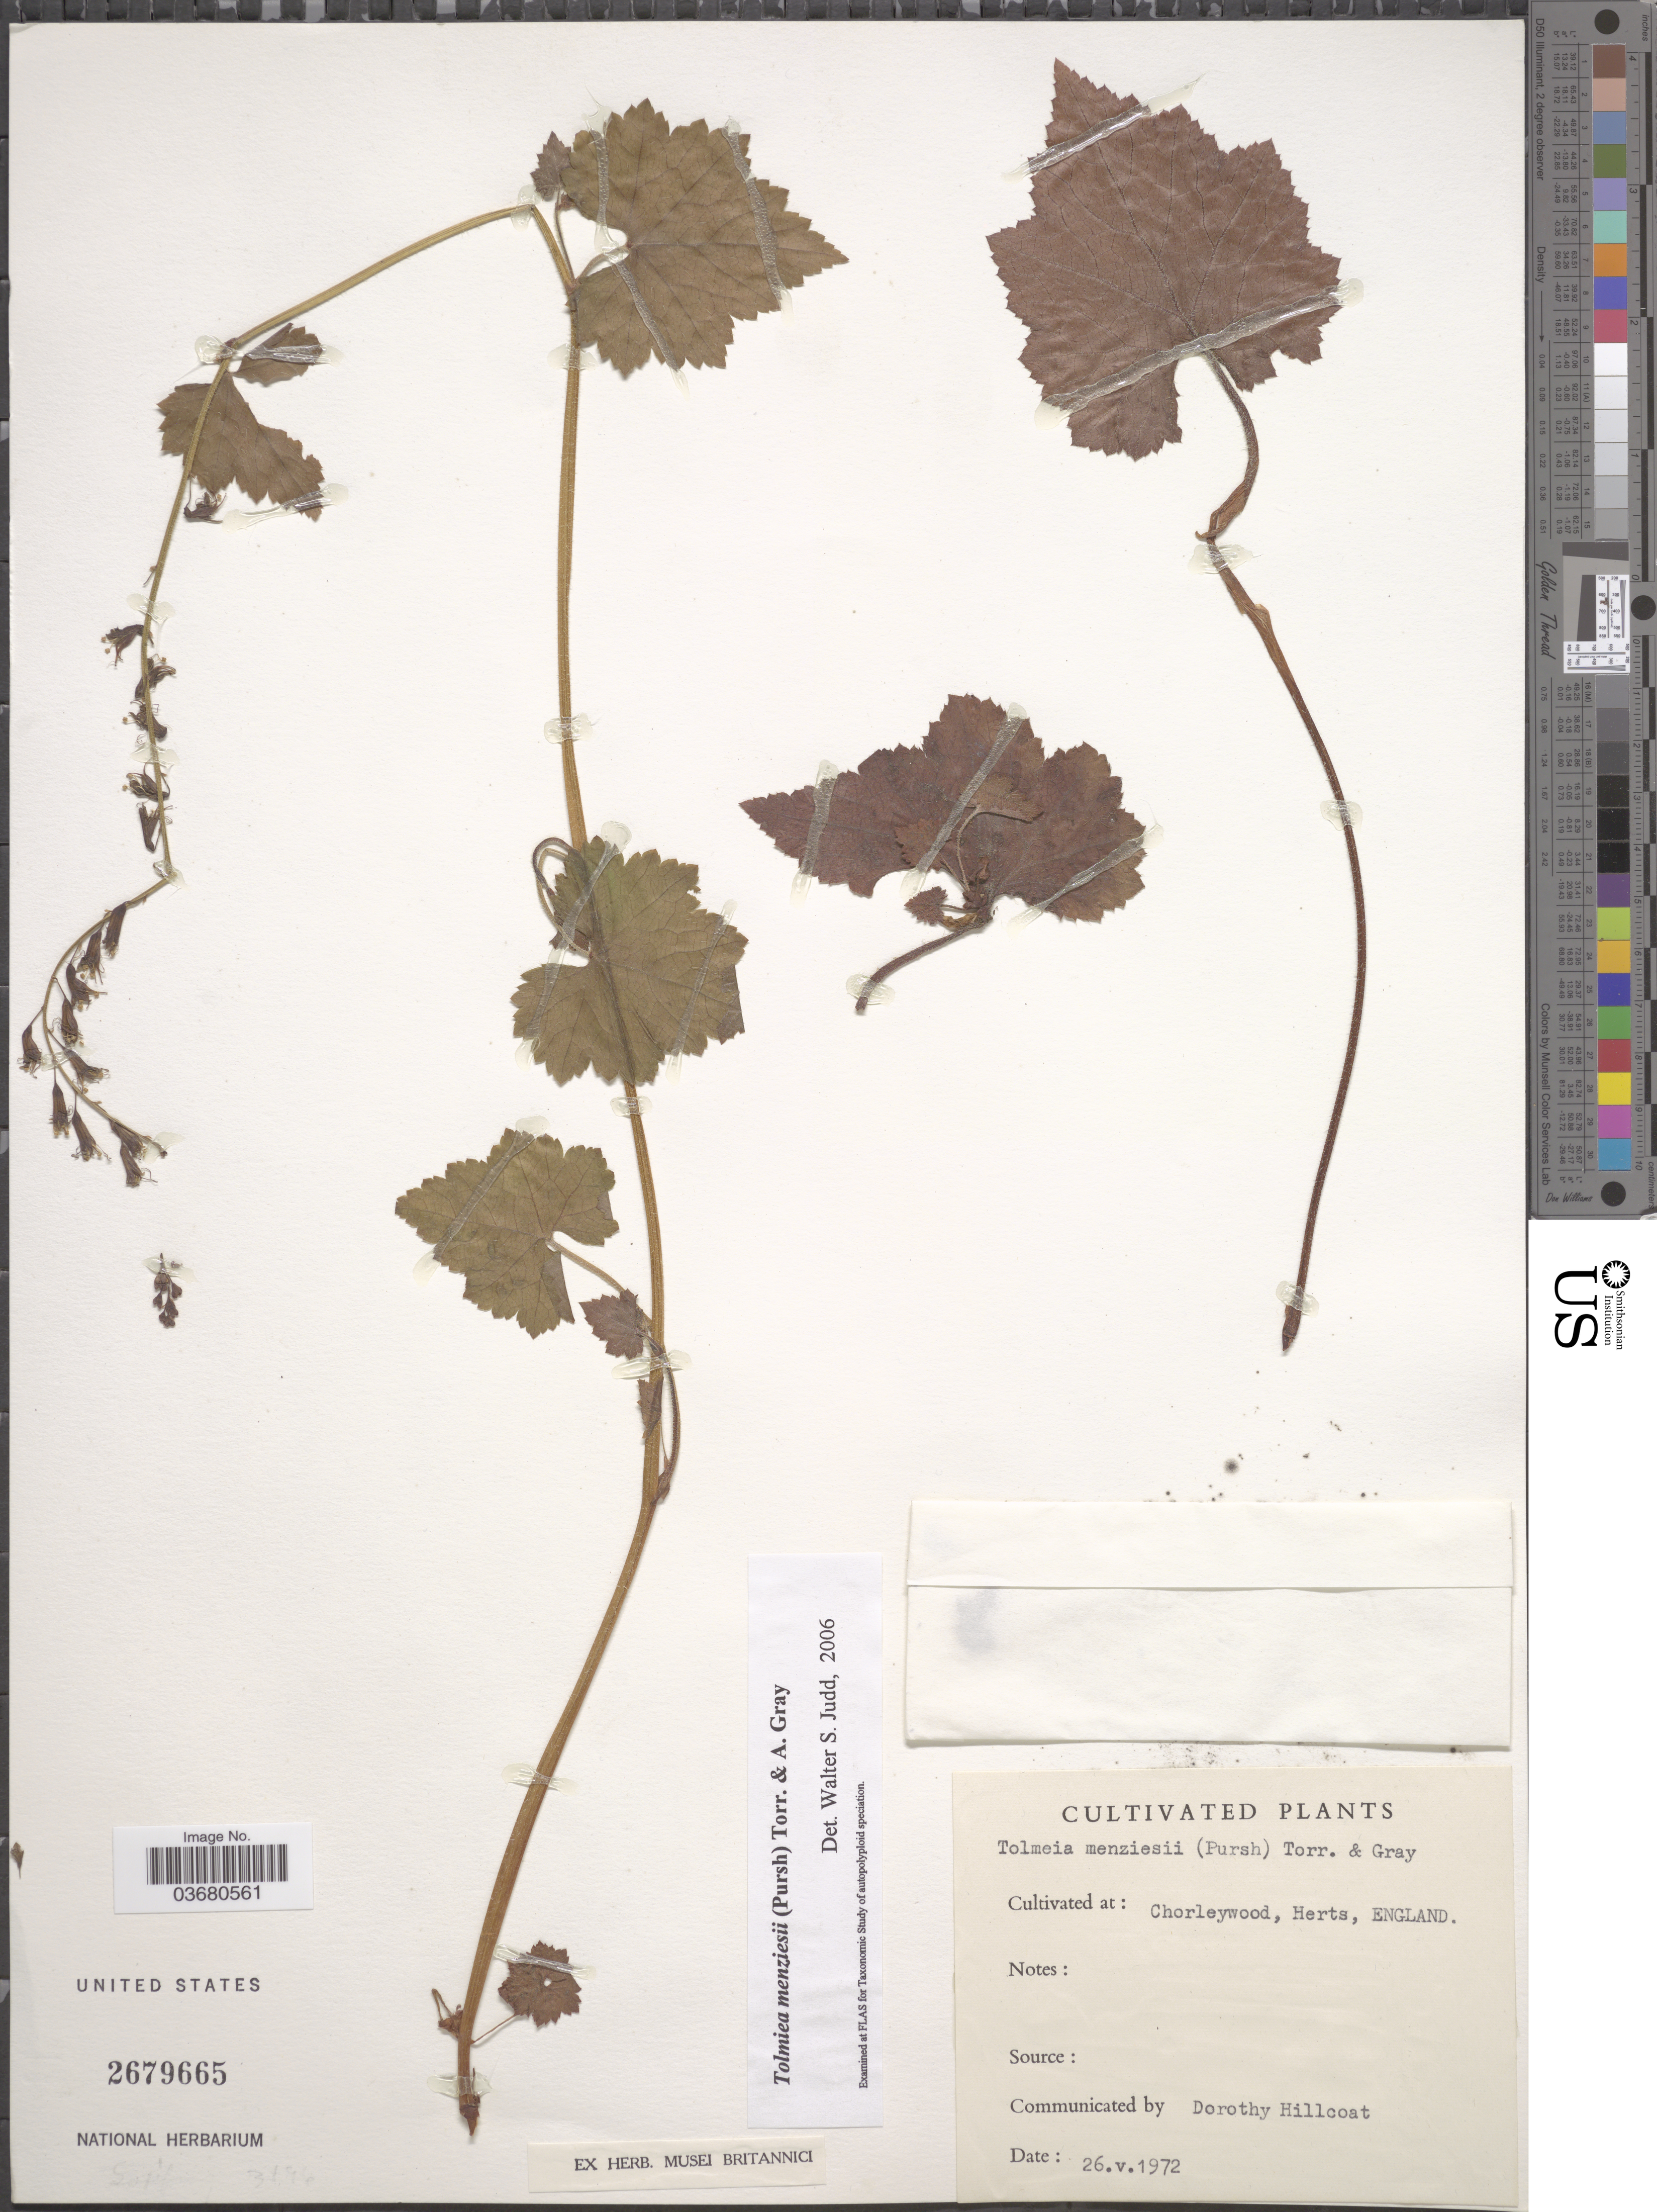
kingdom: Plantae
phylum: Tracheophyta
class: Magnoliopsida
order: Saxifragales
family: Saxifragaceae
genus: Tolmiea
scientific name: Tolmiea menziesii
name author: (Pursh) Torr. & A. Gray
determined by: Judd, Walter S.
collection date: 1972-05-26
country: United Kingdom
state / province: England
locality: Chorleywood, Herts.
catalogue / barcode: US 2679665